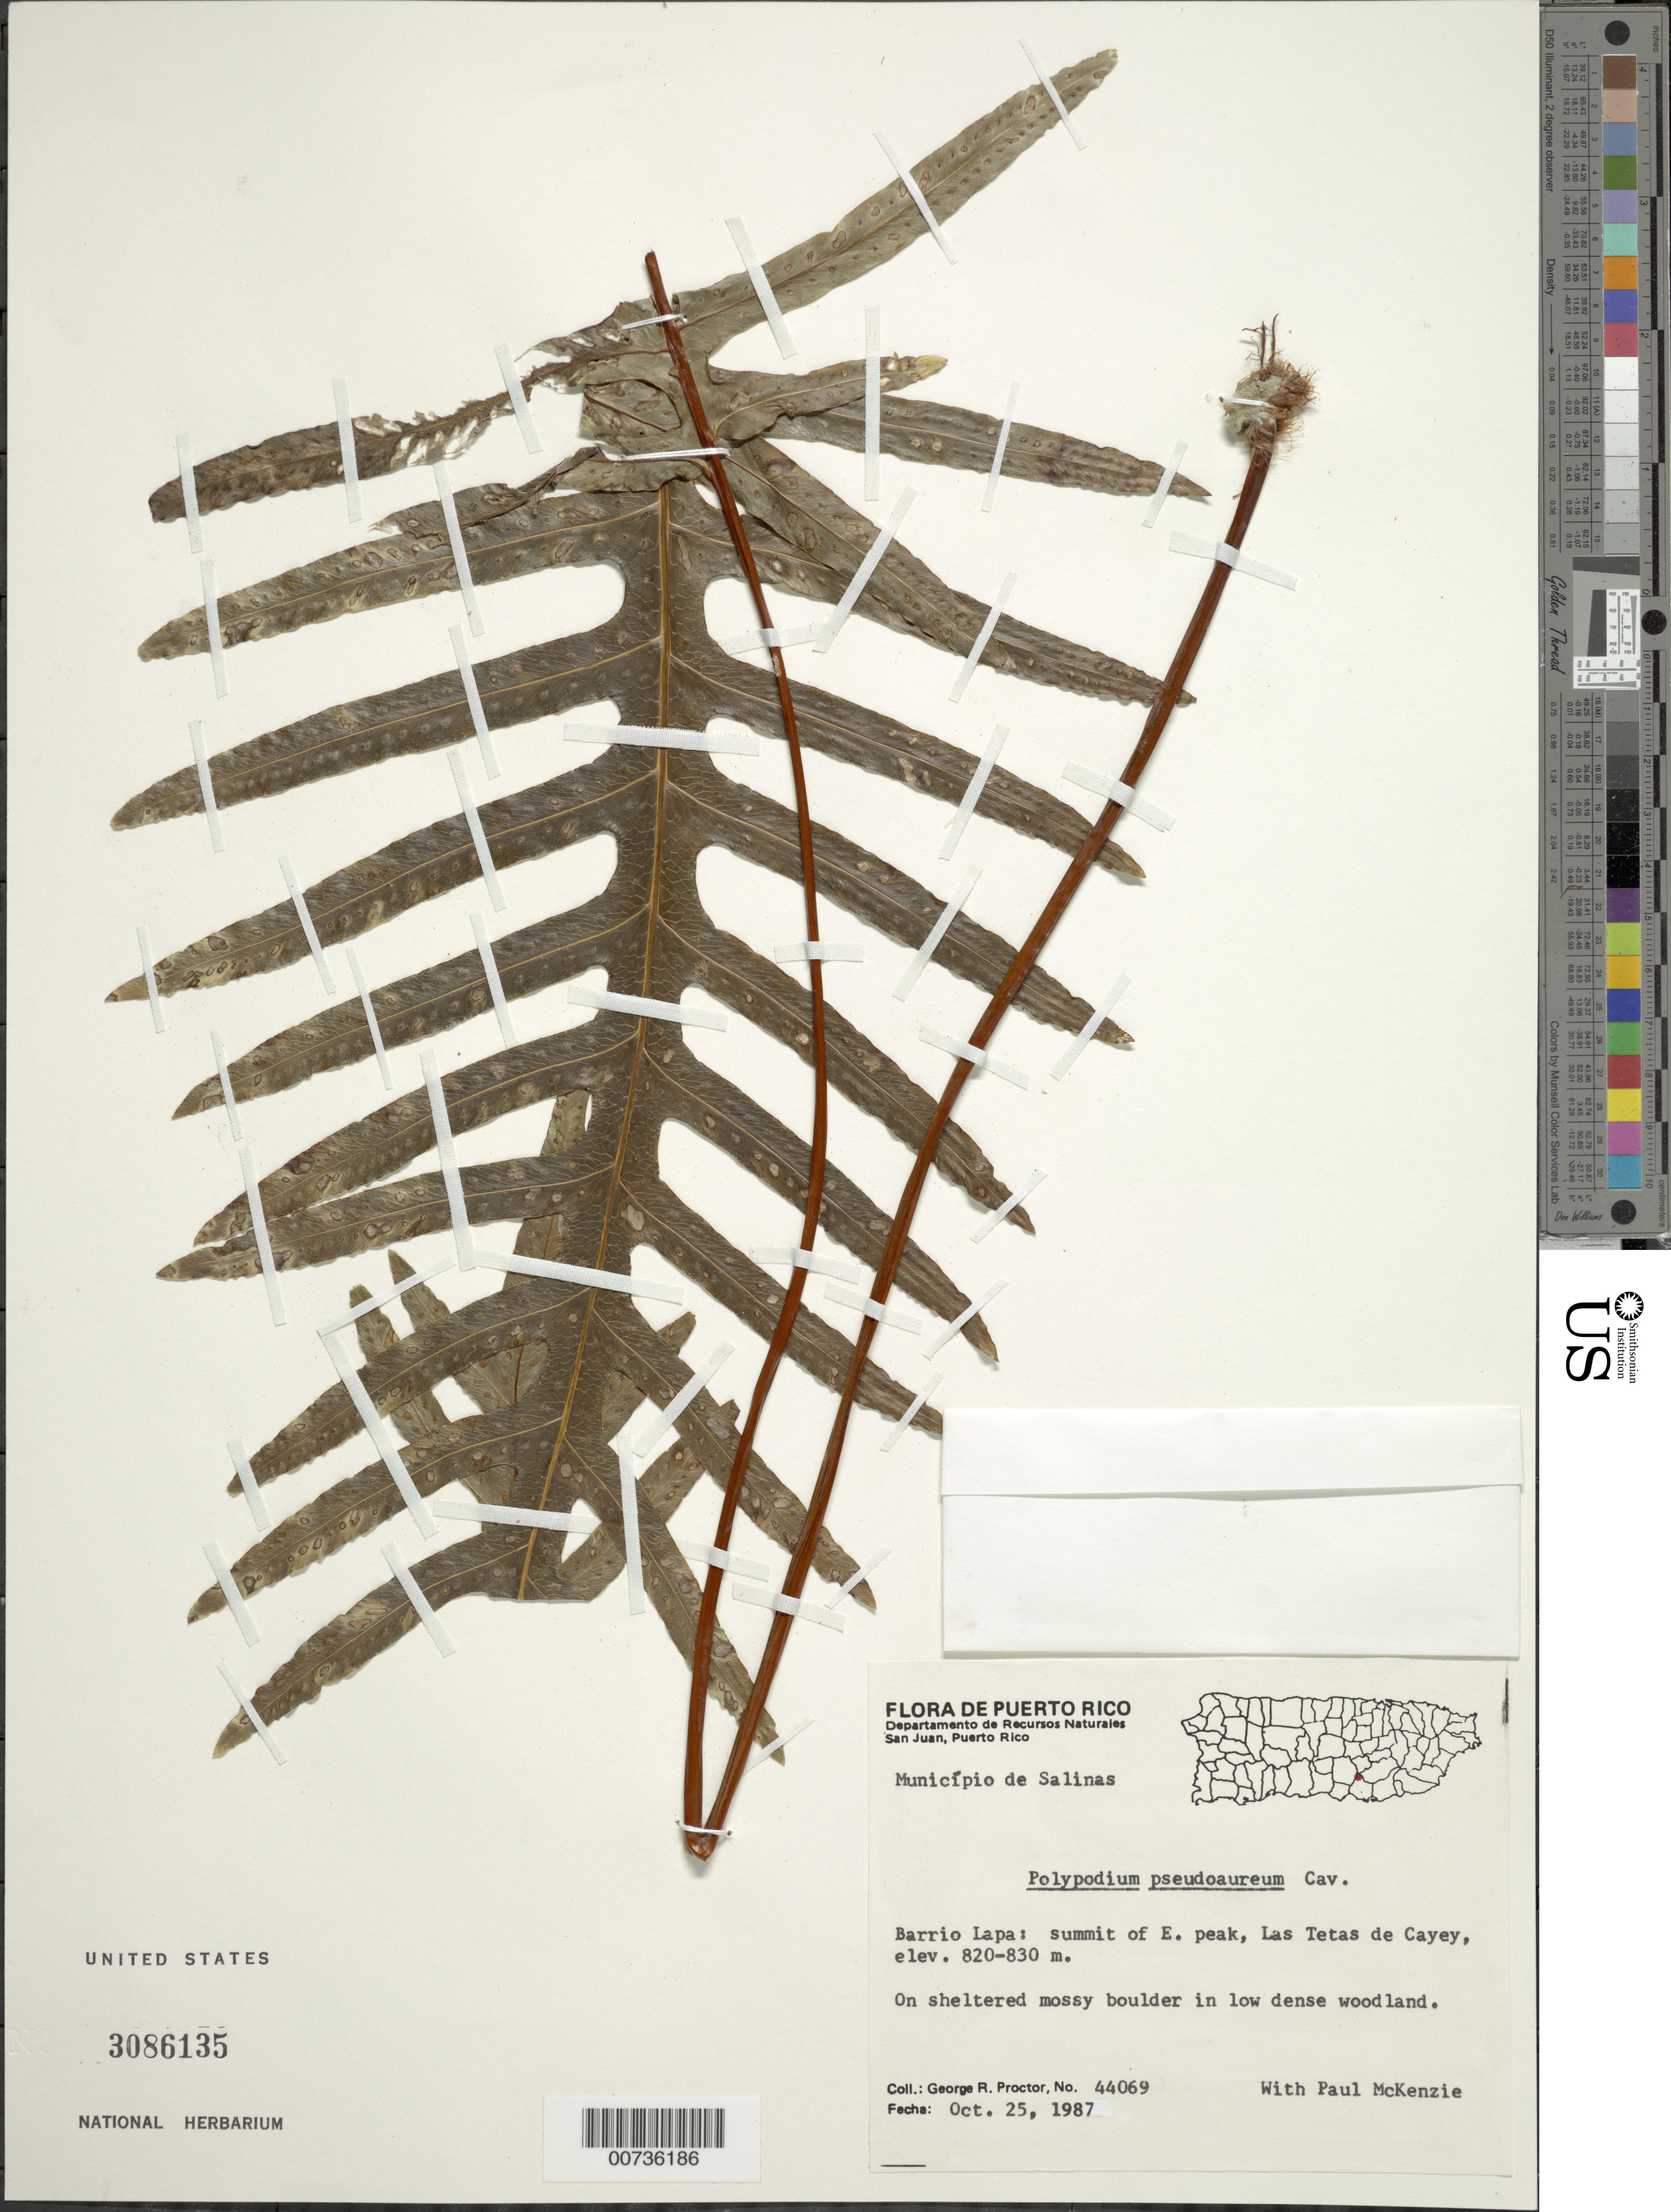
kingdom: Plantae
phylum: Tracheophyta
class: Polypodiopsida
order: Polypodiales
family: Polypodiaceae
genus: Phlebodium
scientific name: Phlebodium aureum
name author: (L.) J. Sm.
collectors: G. R. Proctor & P. Mckenzie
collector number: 44069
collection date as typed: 25 Oct 1987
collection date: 1987-10-25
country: Puerto Rico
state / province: Cayey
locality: Barrio Lapa: summit of E. Peak, Las Tetas de Cayey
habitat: On sheltered mossy boulder in low dense woodland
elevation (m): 820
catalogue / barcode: US 3086135